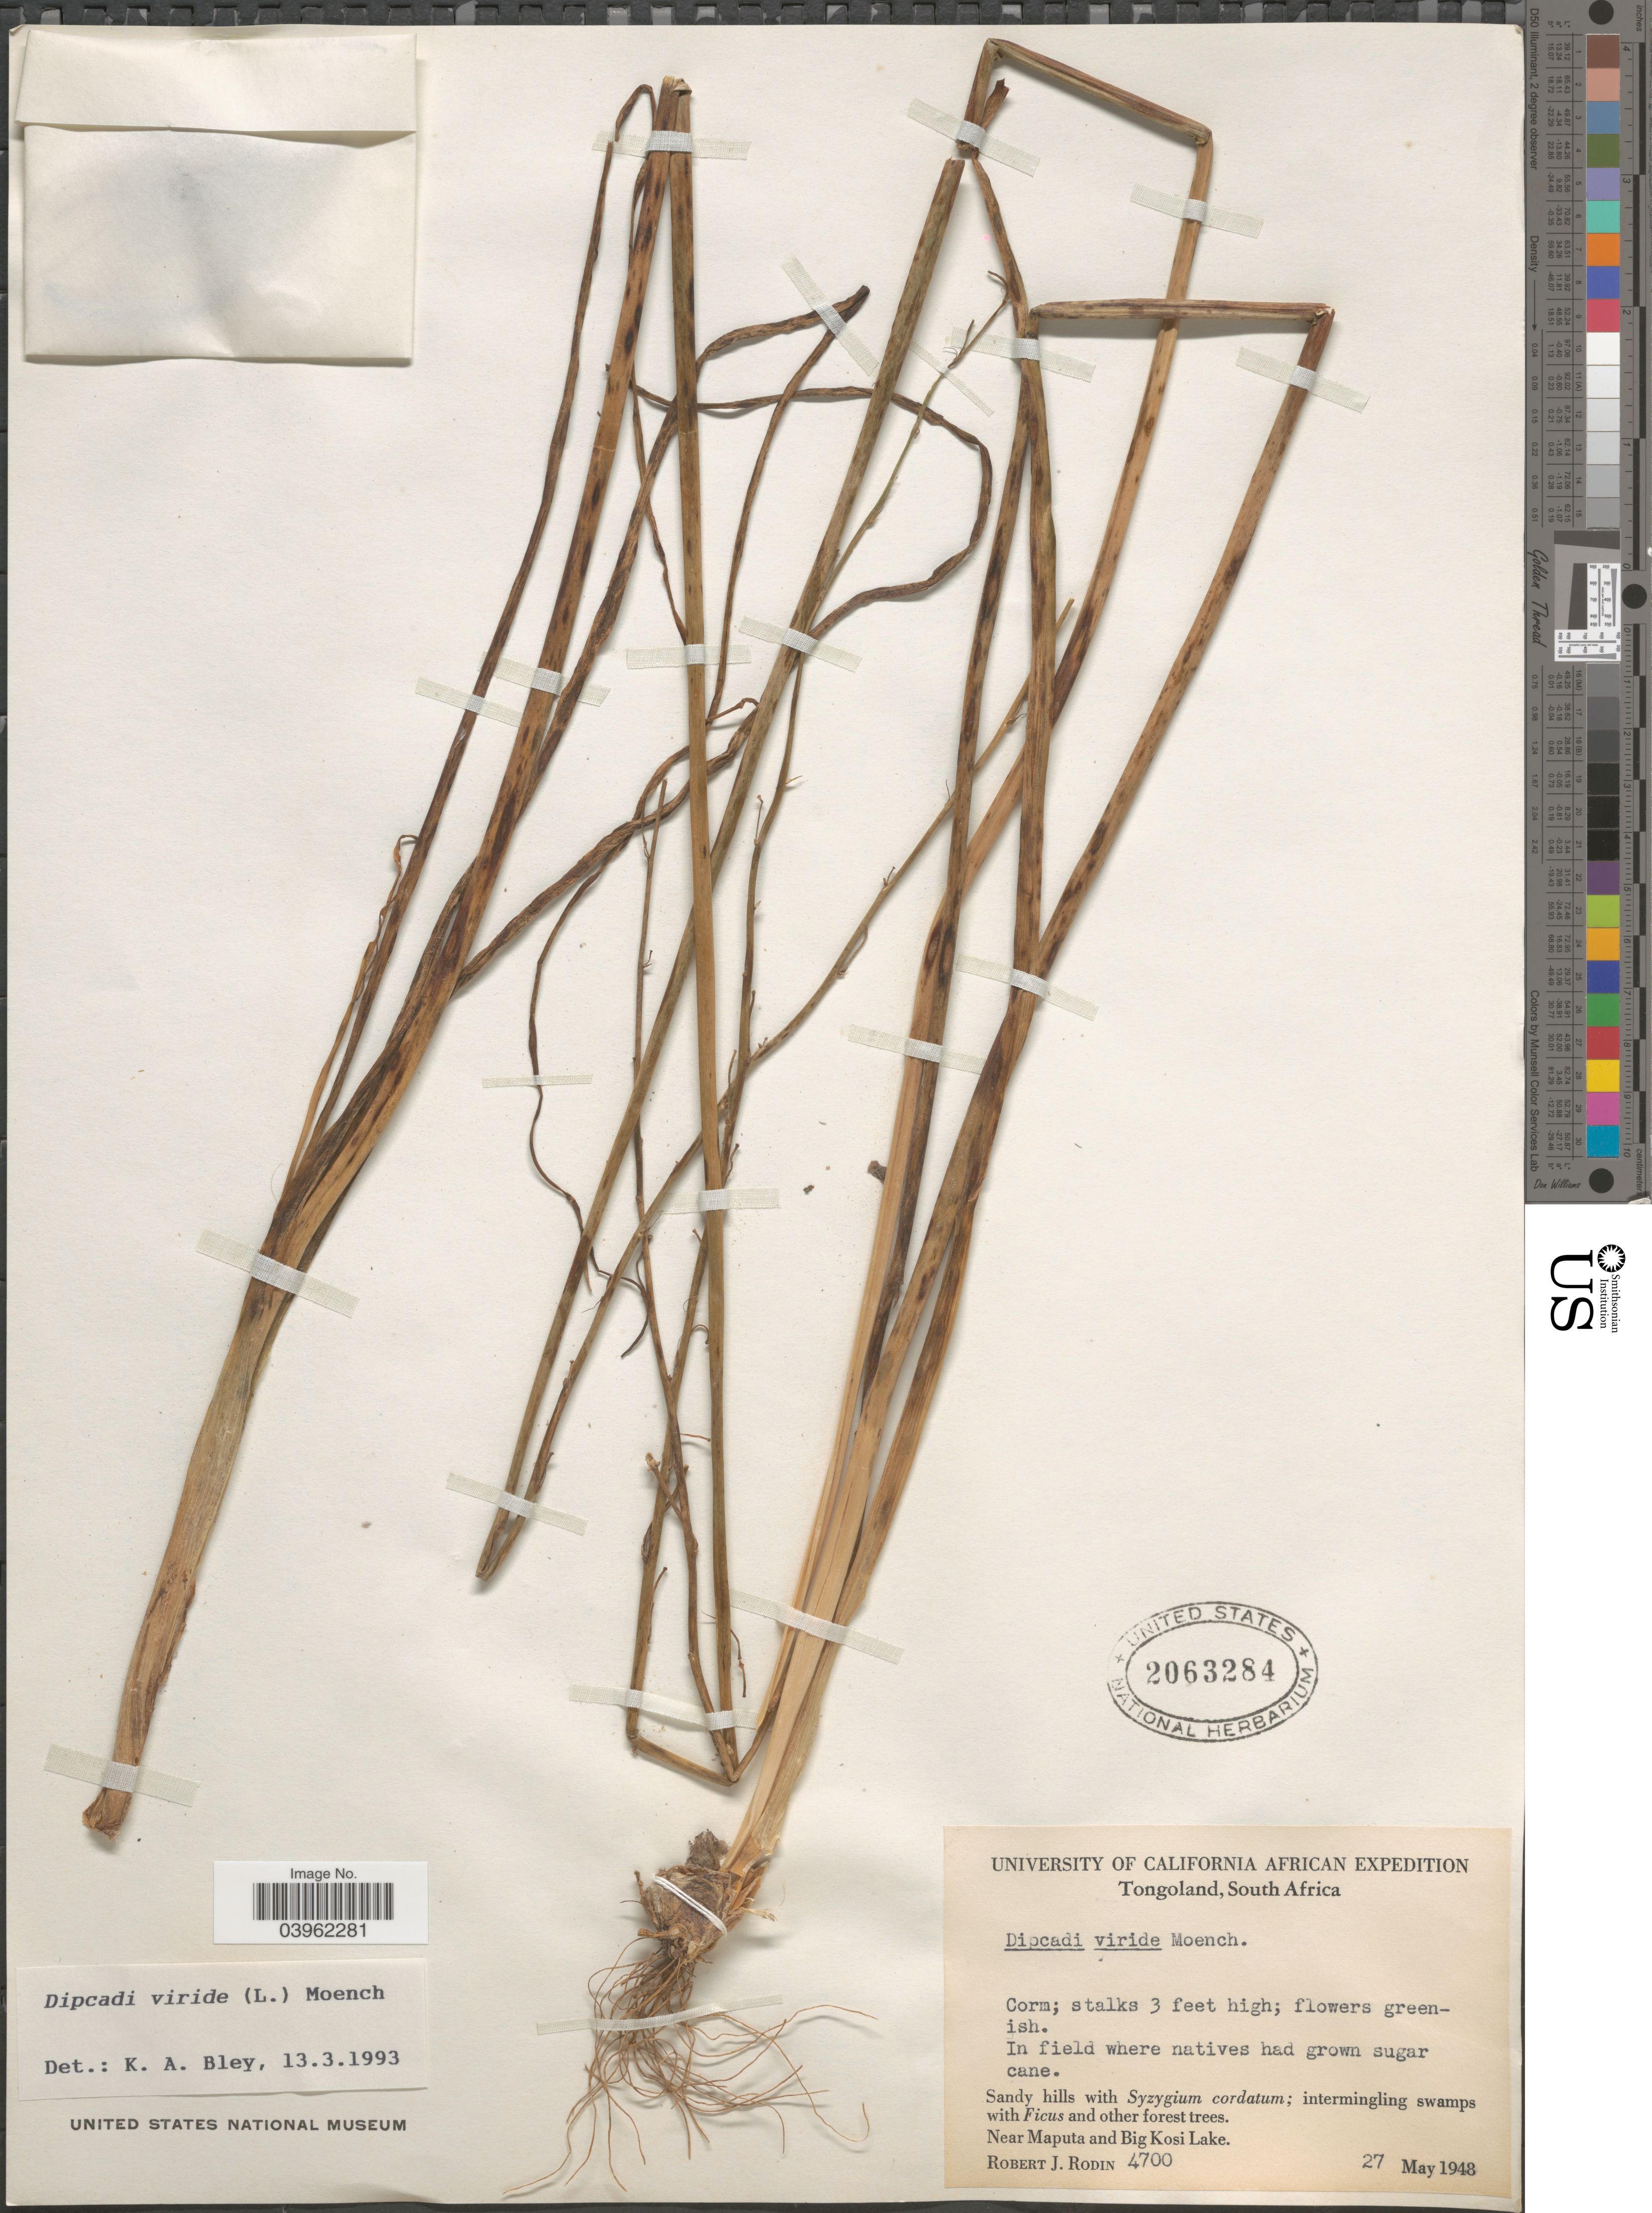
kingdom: Plantae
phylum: Tracheophyta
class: Liliopsida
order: Asparagales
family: Asparagaceae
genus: Dipcadi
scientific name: Dipcadi viride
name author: (L.) Moench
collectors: R. J. Rodin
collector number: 4700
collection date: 1948-05-27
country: South Africa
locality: Tongoland. Near Maputa and Big Kosi Lake.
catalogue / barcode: US 2063284